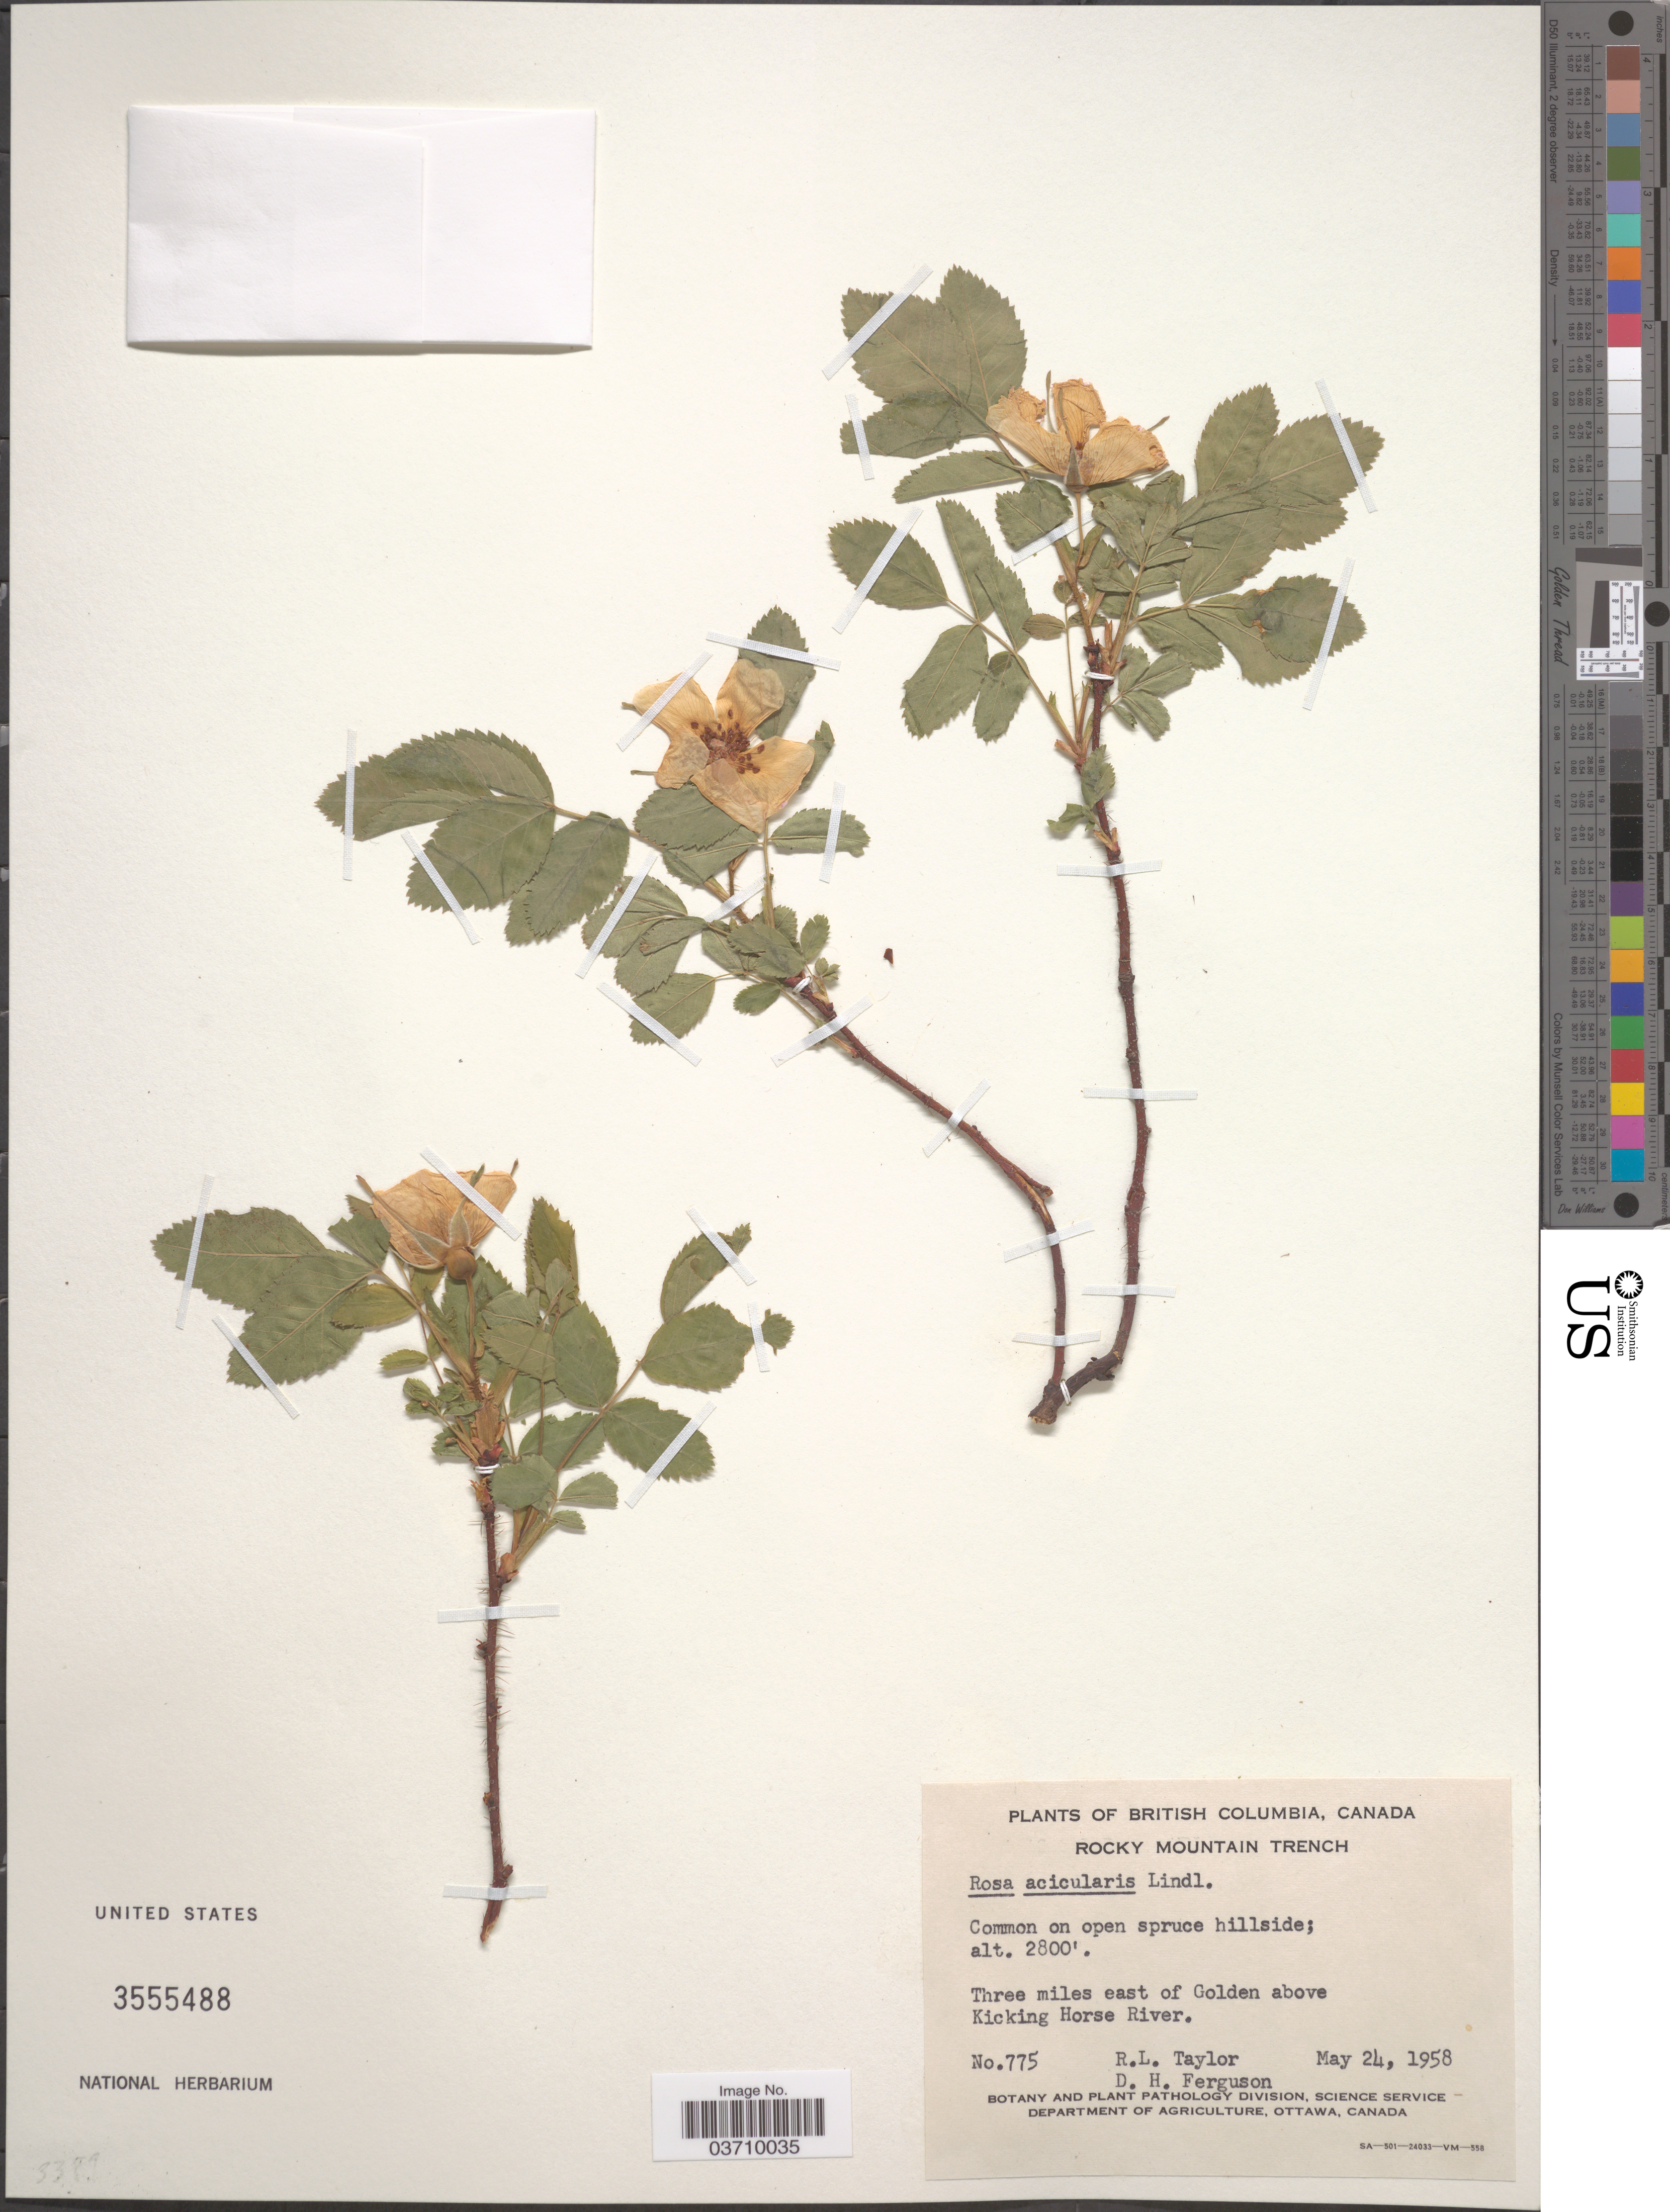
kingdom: Plantae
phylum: Tracheophyta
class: Magnoliopsida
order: Rosales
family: Rosaceae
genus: Rosa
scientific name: Rosa acicularis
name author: Lindl.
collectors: R. Taylor & D. Ferguson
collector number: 775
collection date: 1958-05-24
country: Canada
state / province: British Columbia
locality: Rocky Mountain Trench. Three miles east of Golden above Kicking Horse River.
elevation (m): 853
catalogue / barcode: US 3555488